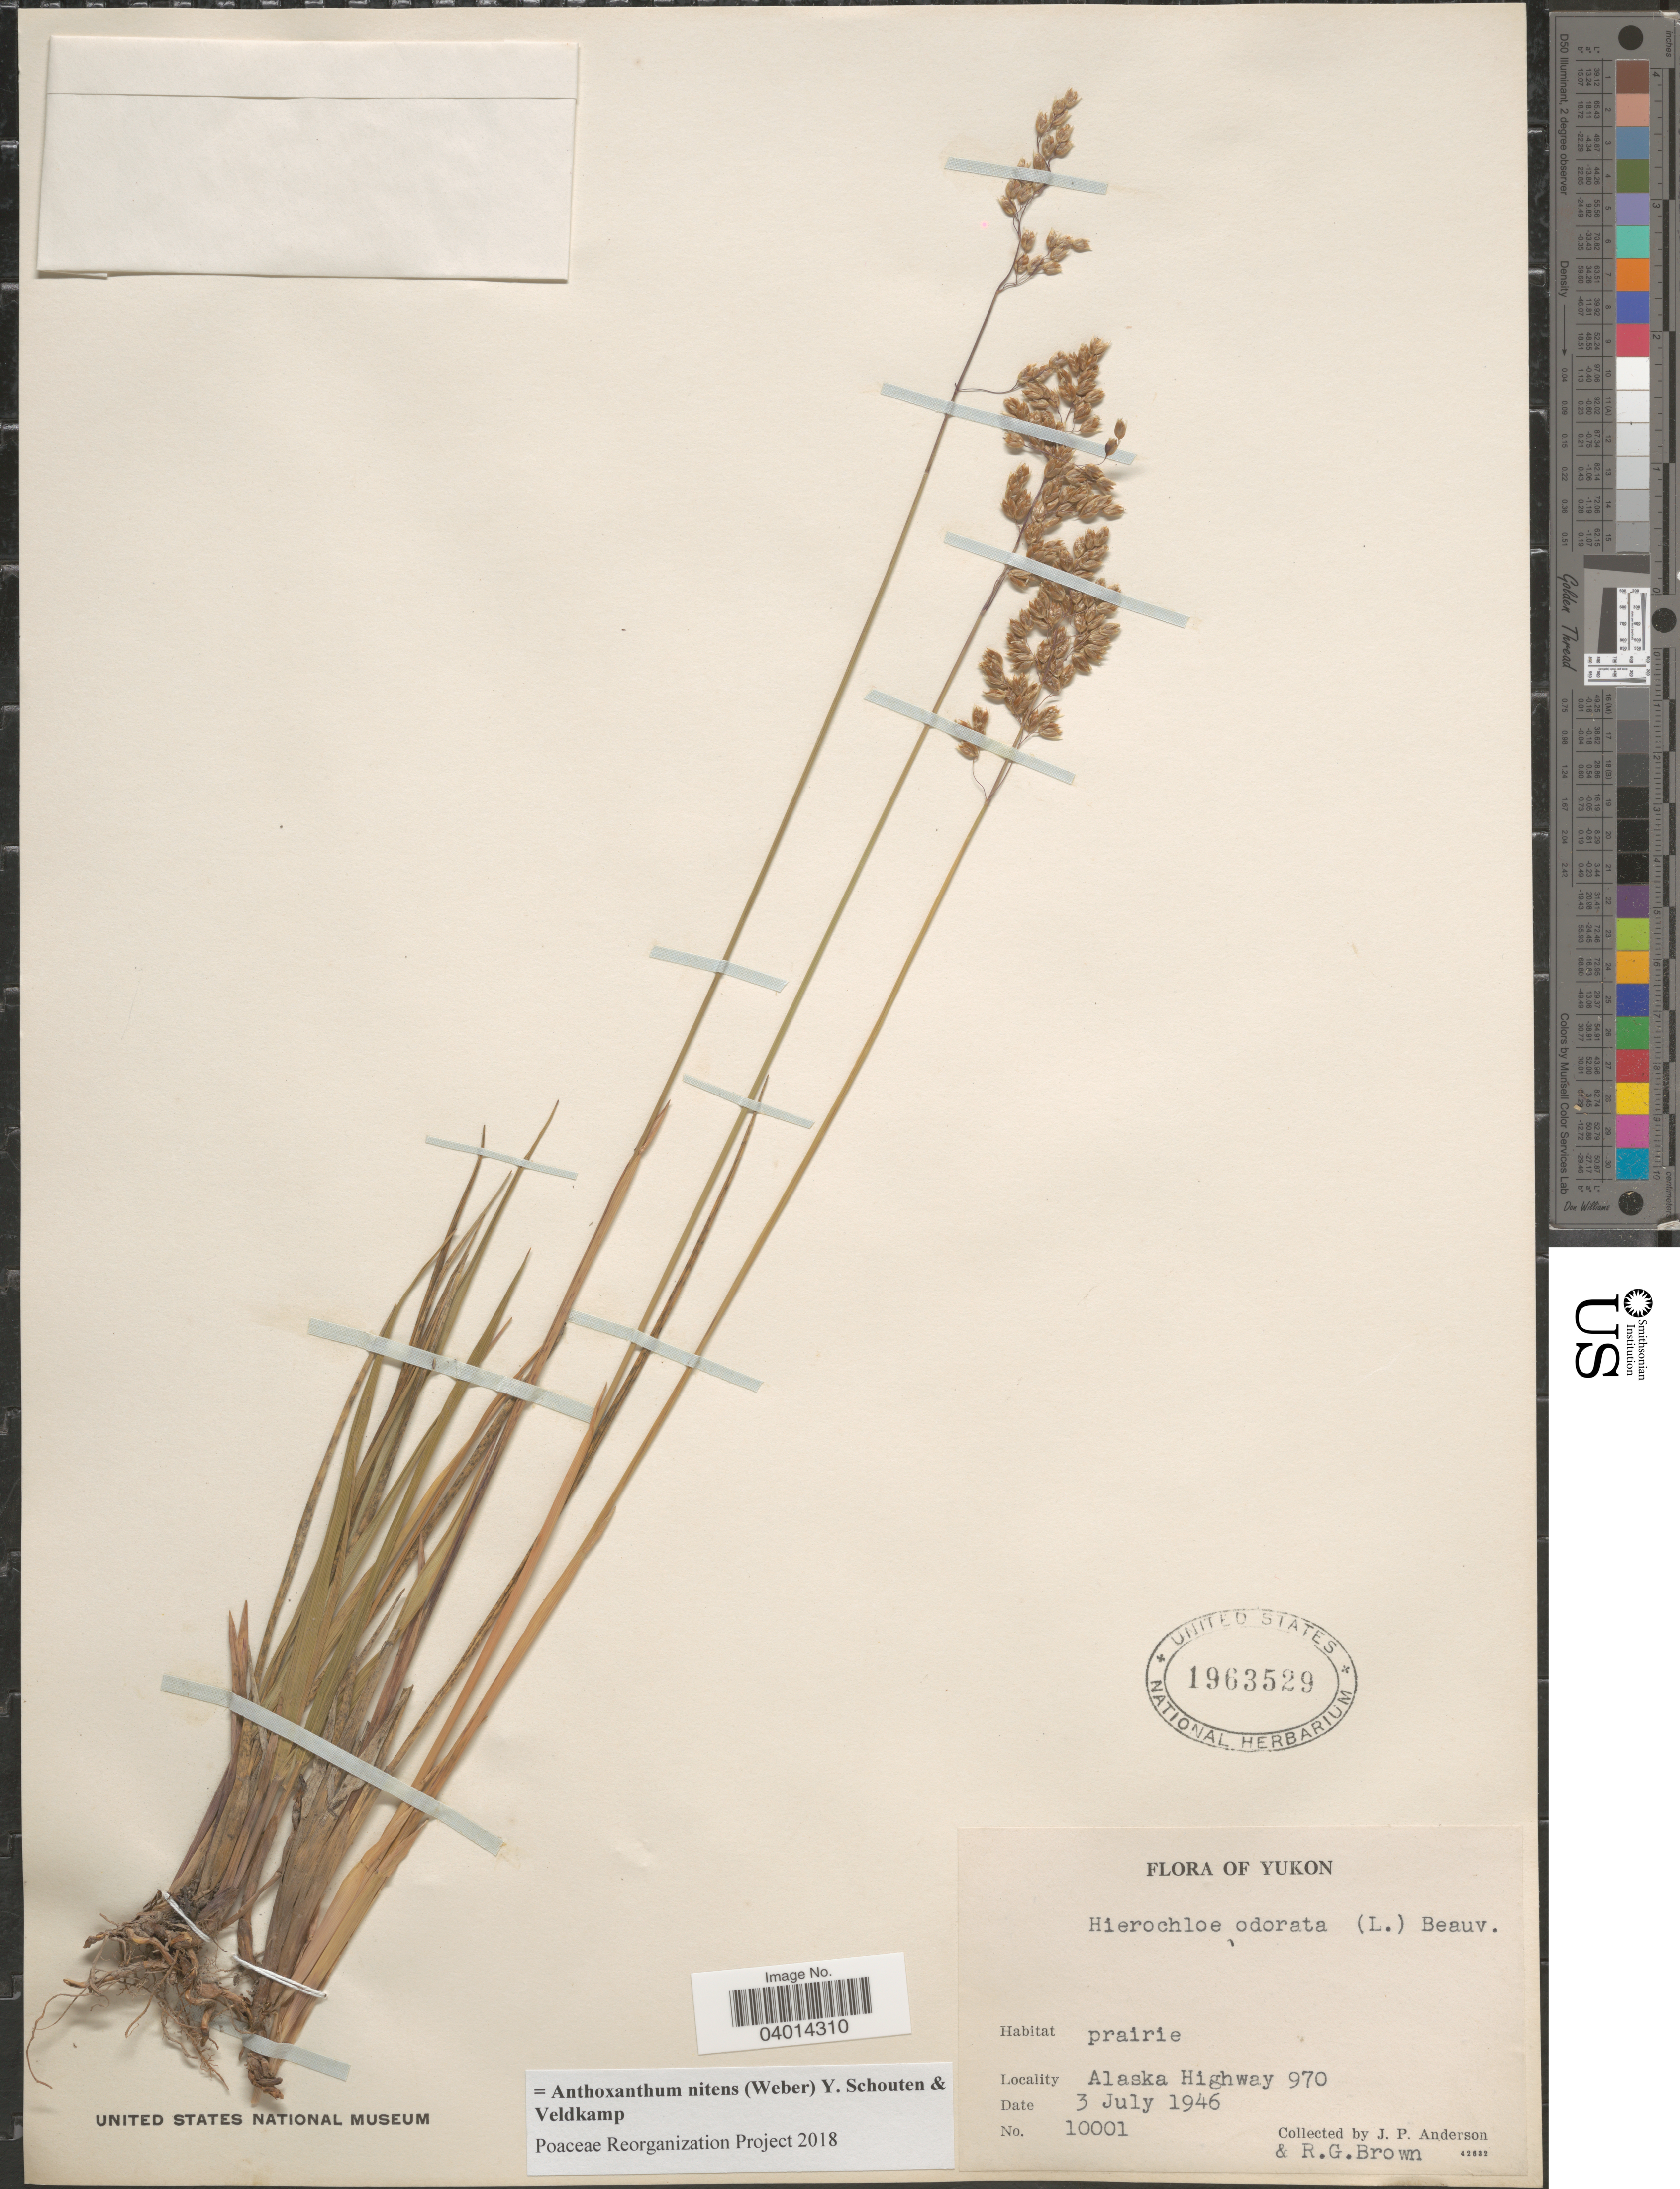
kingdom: Plantae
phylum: Tracheophyta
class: Liliopsida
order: Poales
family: Poaceae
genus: Anthoxanthum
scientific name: Anthoxanthum nitens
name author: (G.H. Weber) R.T.A. Schouten & Veldkamp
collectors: J. P. Anderson & R. G. Brown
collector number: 10001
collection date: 1946-07-03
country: Canada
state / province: Yukon Territory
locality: Alaska Highway 970.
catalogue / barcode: US 1963529